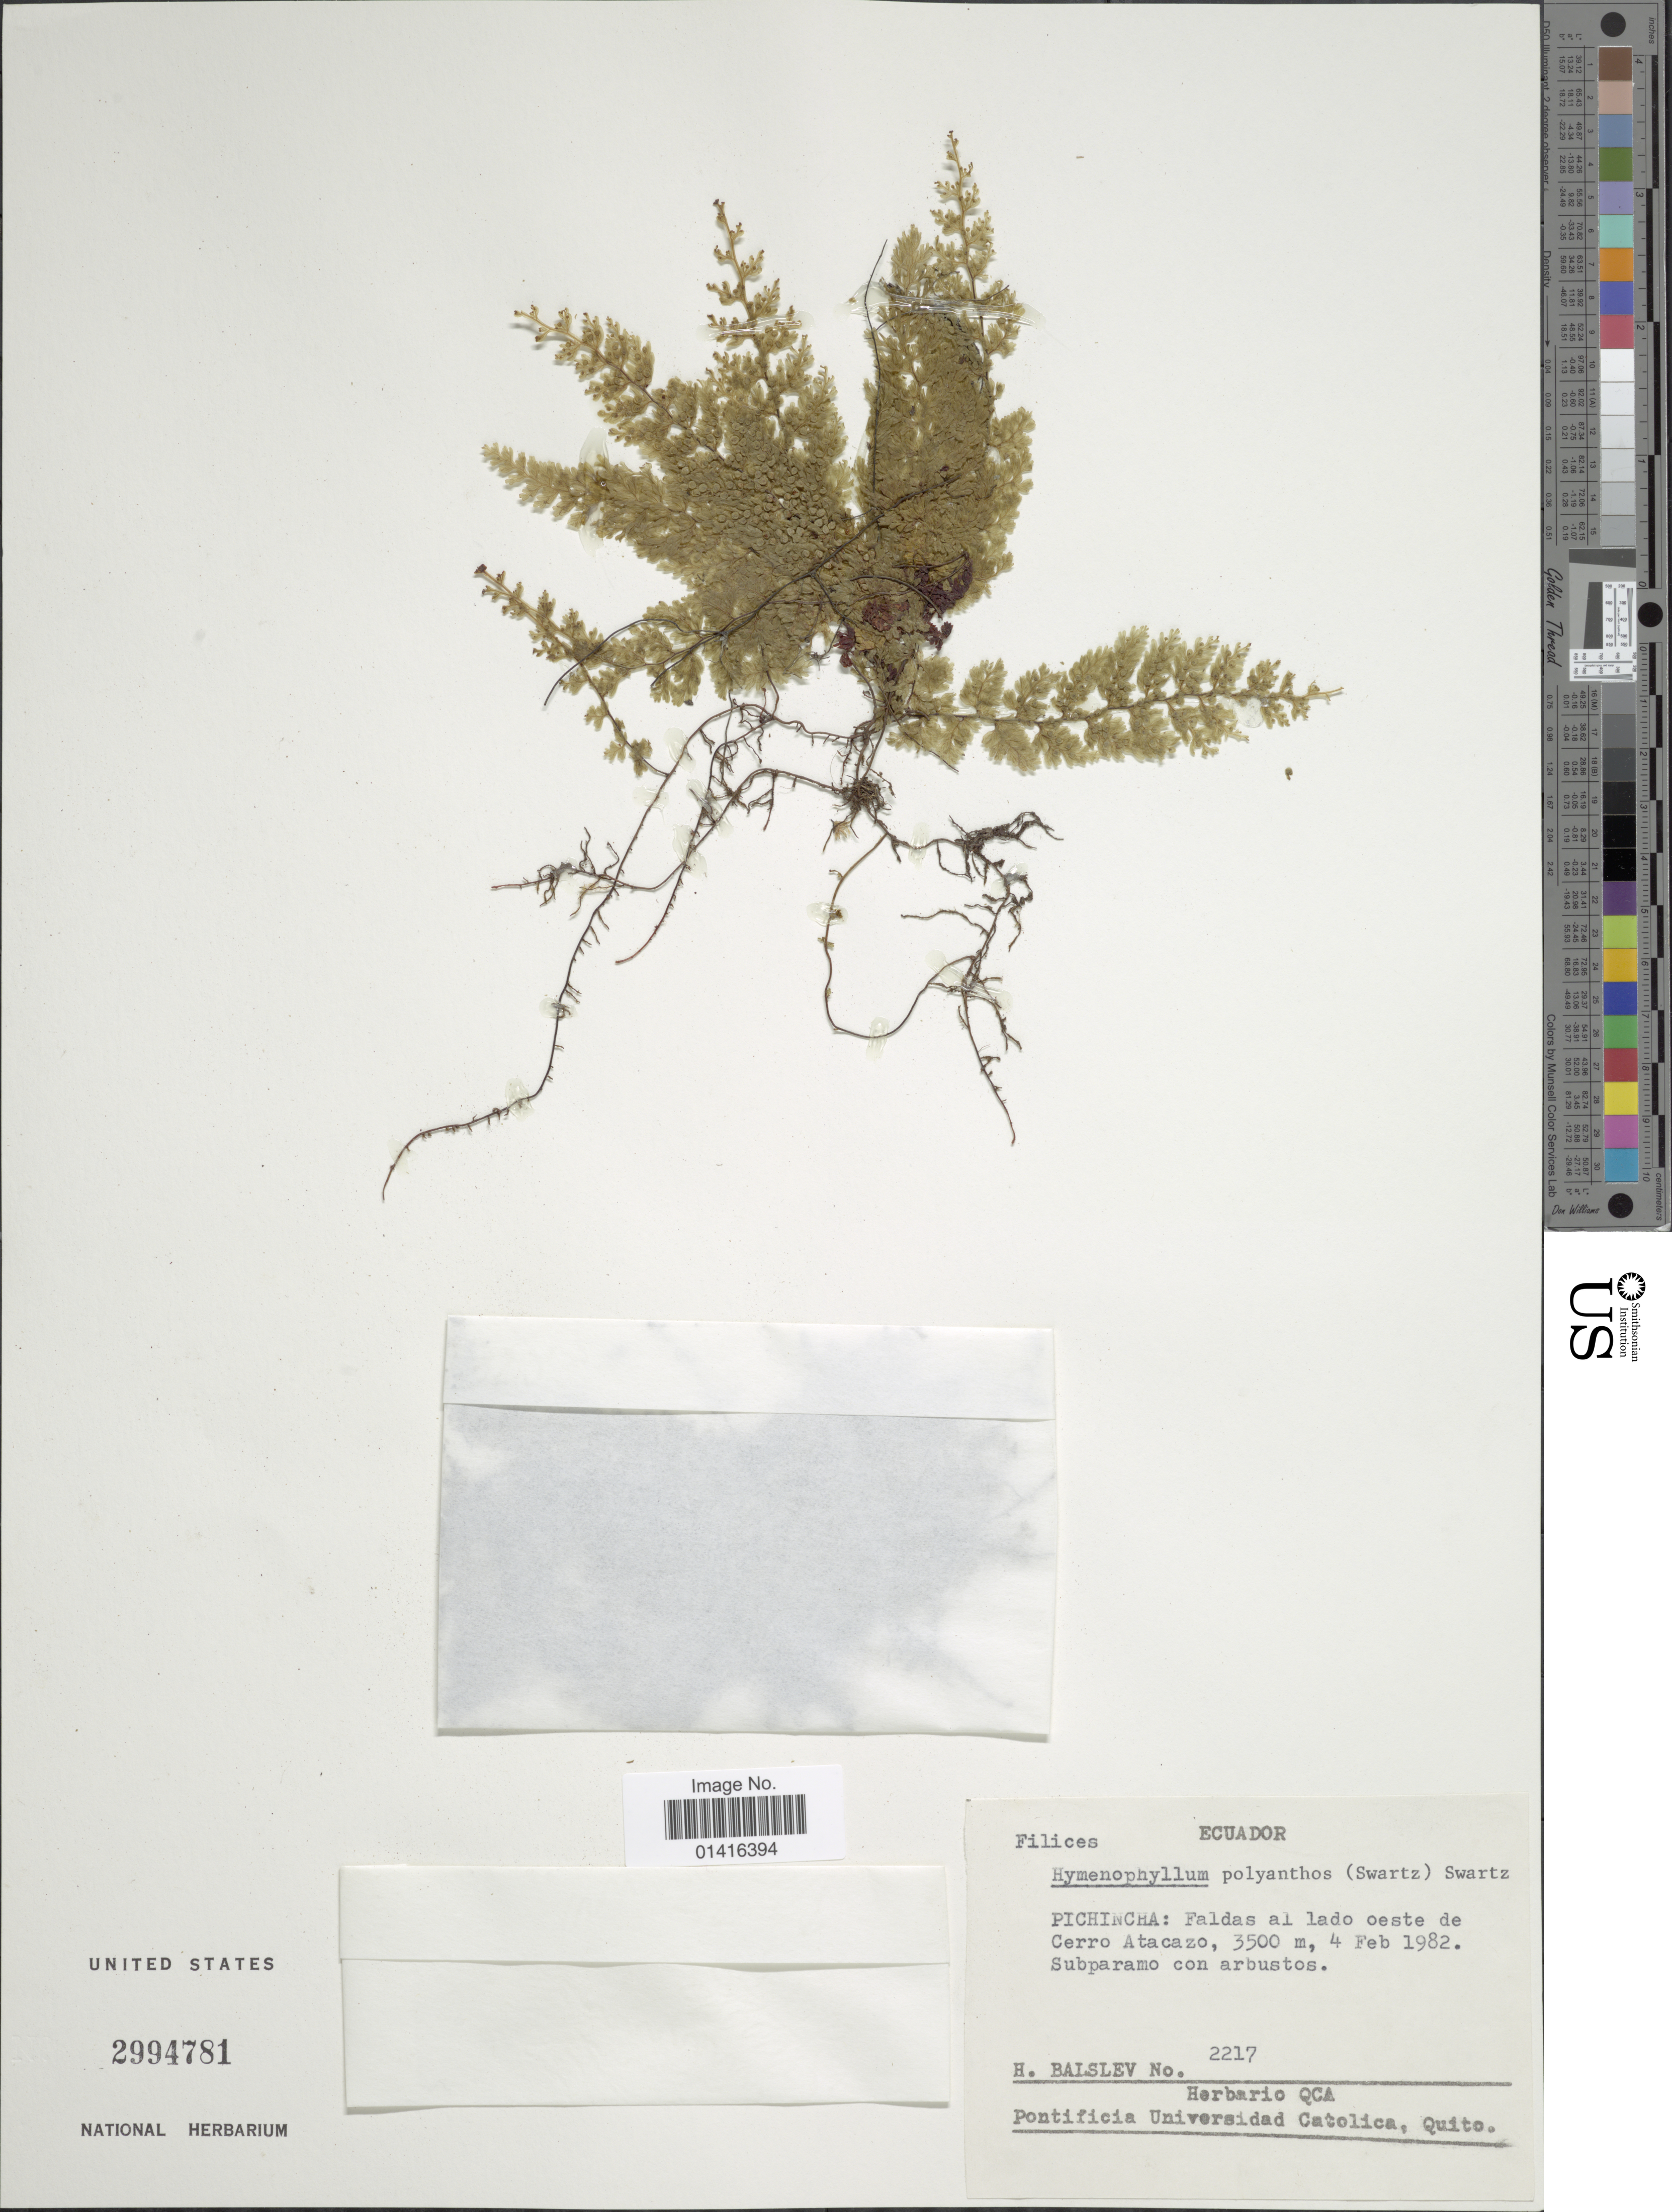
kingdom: Plantae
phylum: Tracheophyta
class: Polypodiopsida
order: Hymenophyllales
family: Hymenophyllaceae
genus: Hymenophyllum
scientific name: Hymenophyllum myriocarpum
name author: Hook.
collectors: H. Balslev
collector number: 2217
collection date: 1982-02-04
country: Ecuador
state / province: Pichincha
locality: Faldas al lado oeste de Cerro Atacazo.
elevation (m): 3500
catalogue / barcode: US 2994781